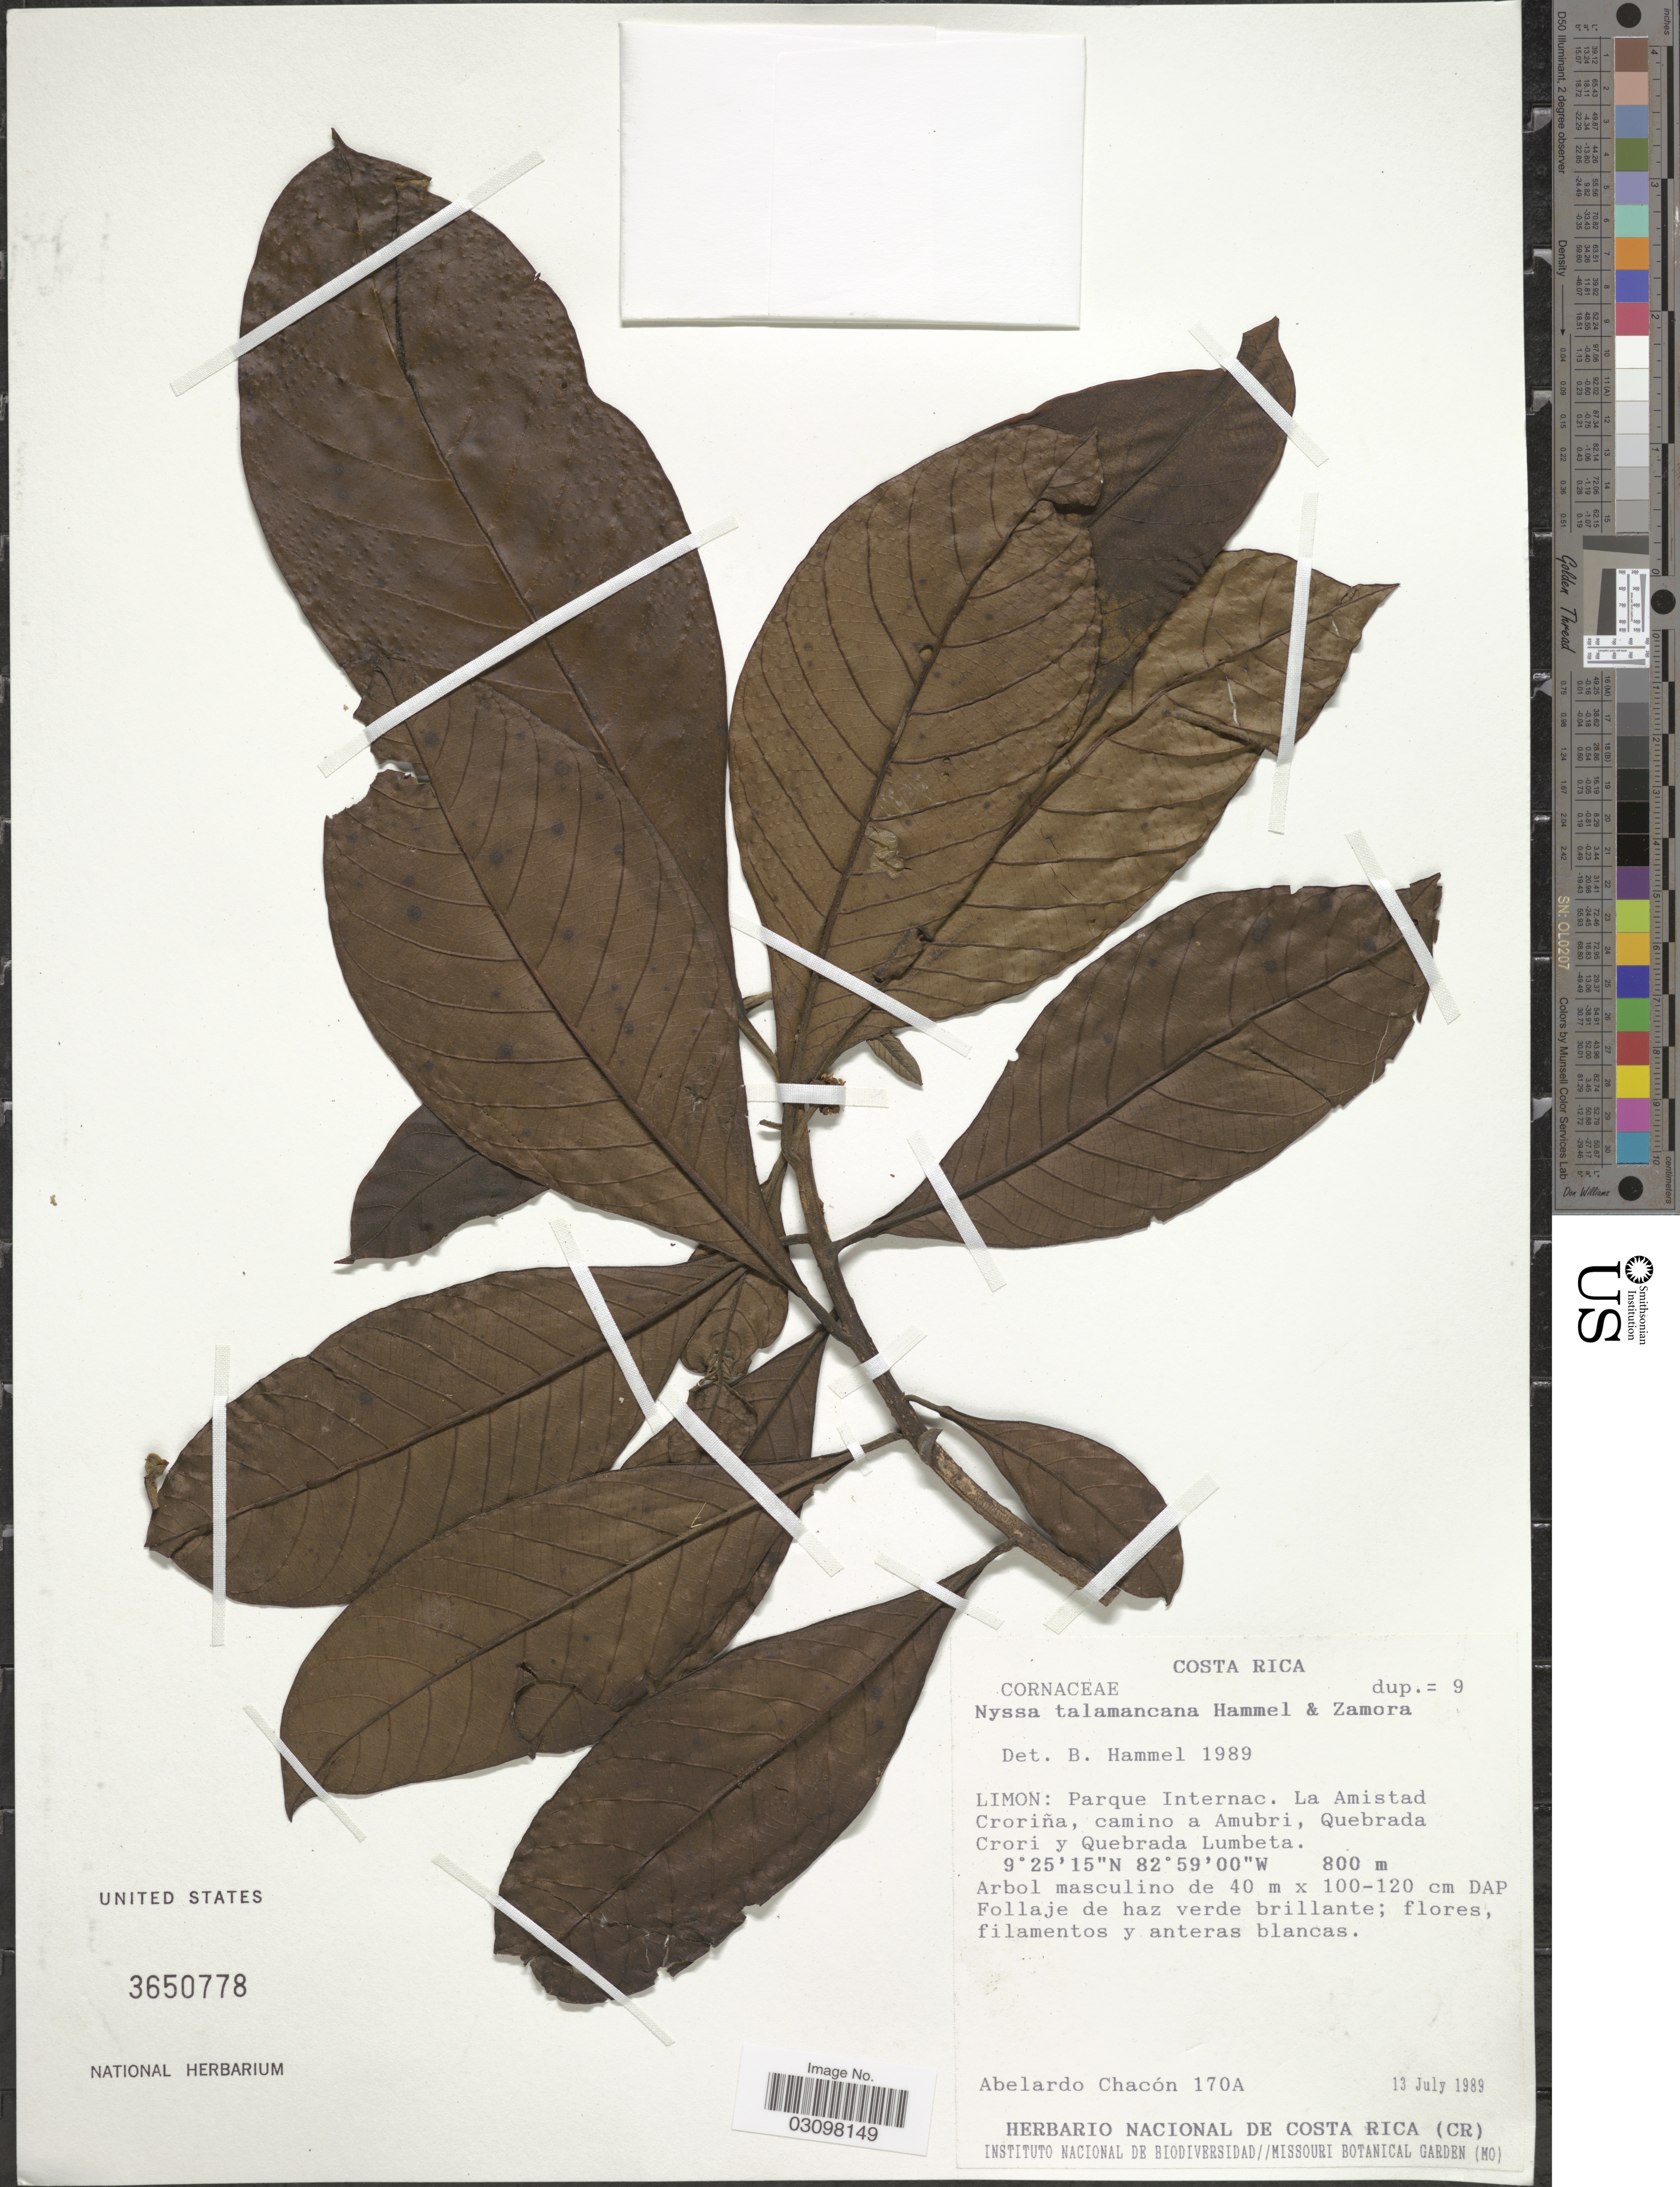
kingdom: Plantae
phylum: Tracheophyta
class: Magnoliopsida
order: Cornales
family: Nyssaceae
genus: Nyssa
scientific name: Nyssa talamancana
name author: Hammel & Zamora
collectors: A. Chacon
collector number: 170A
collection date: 1989-07-13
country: Costa Rica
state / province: Limón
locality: Parque Internac. La Amistad Crorinña, camino a Amubri, Quebrada Crori y Quebrada Lumbeta.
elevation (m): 800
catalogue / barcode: US 3650778